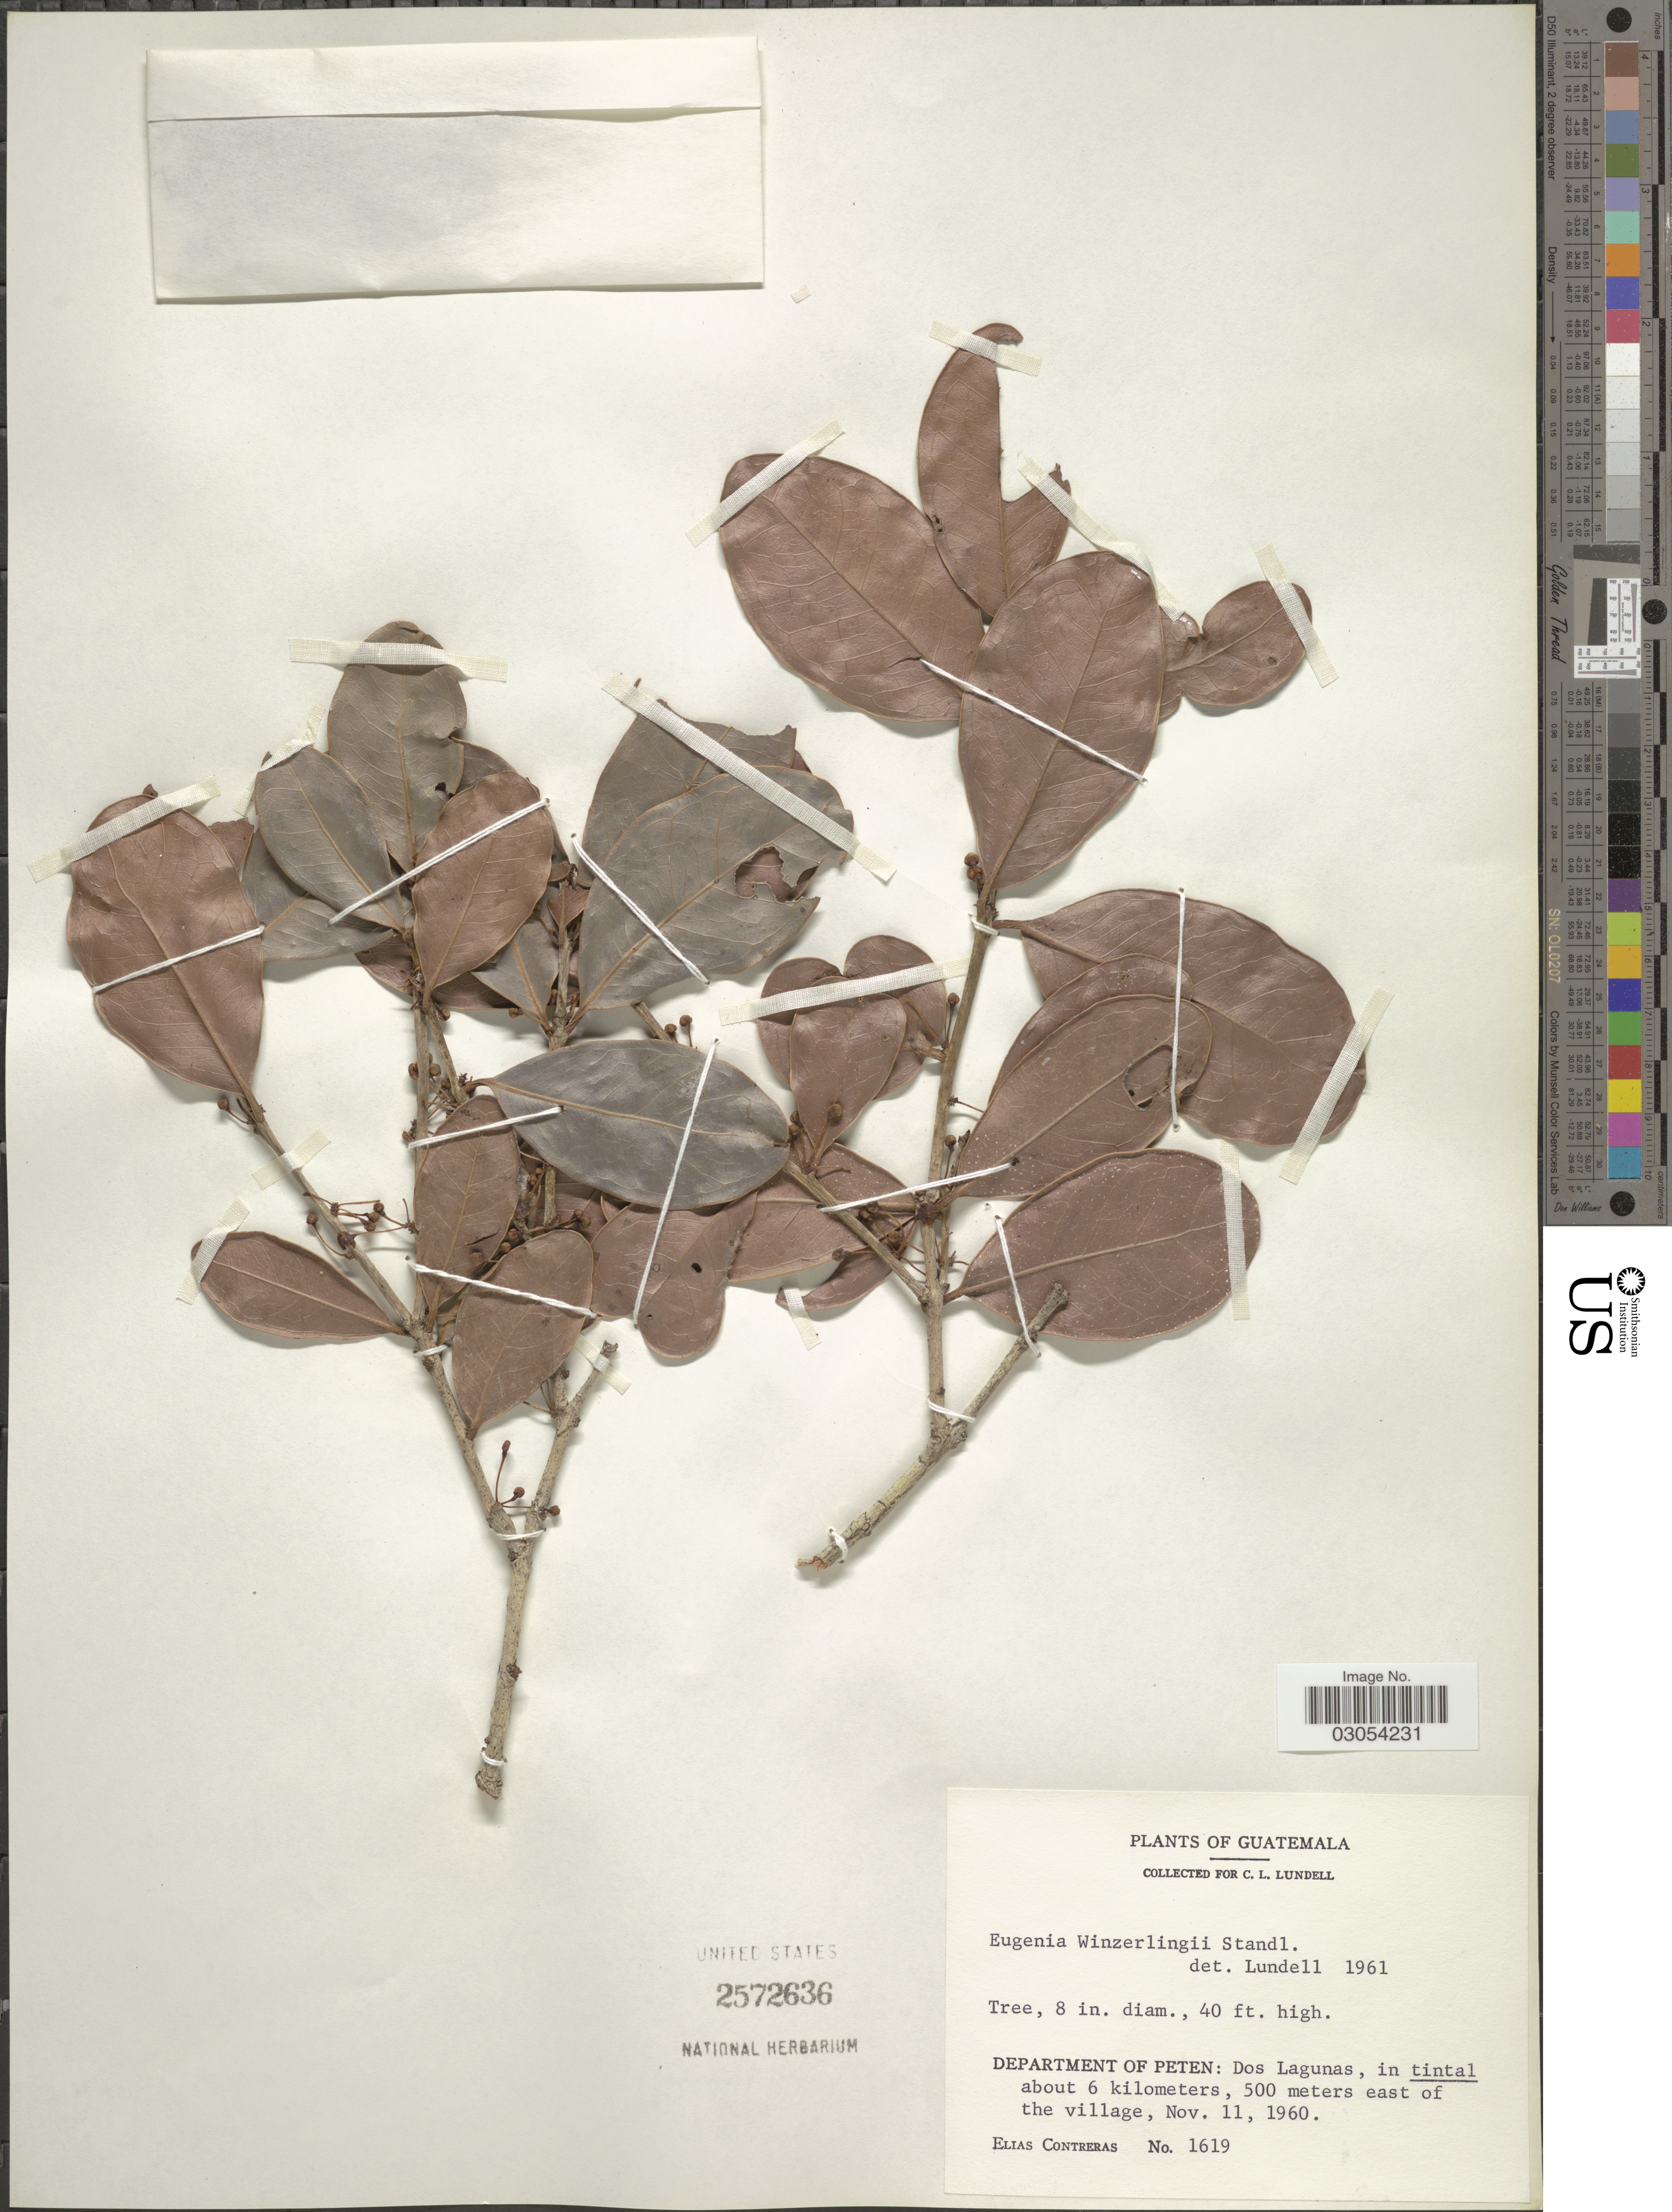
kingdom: Plantae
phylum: Tracheophyta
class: Magnoliopsida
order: Myrtales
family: Myrtaceae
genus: Eugenia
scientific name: Eugenia winzerlingii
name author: Standl.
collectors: E. Contreras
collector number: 1619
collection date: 1960-11-11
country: Guatemala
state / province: El Petén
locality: Dos Lagunas, in tintal about 6 kilometers, 500 meters of east of the village.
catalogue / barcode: US 2572636